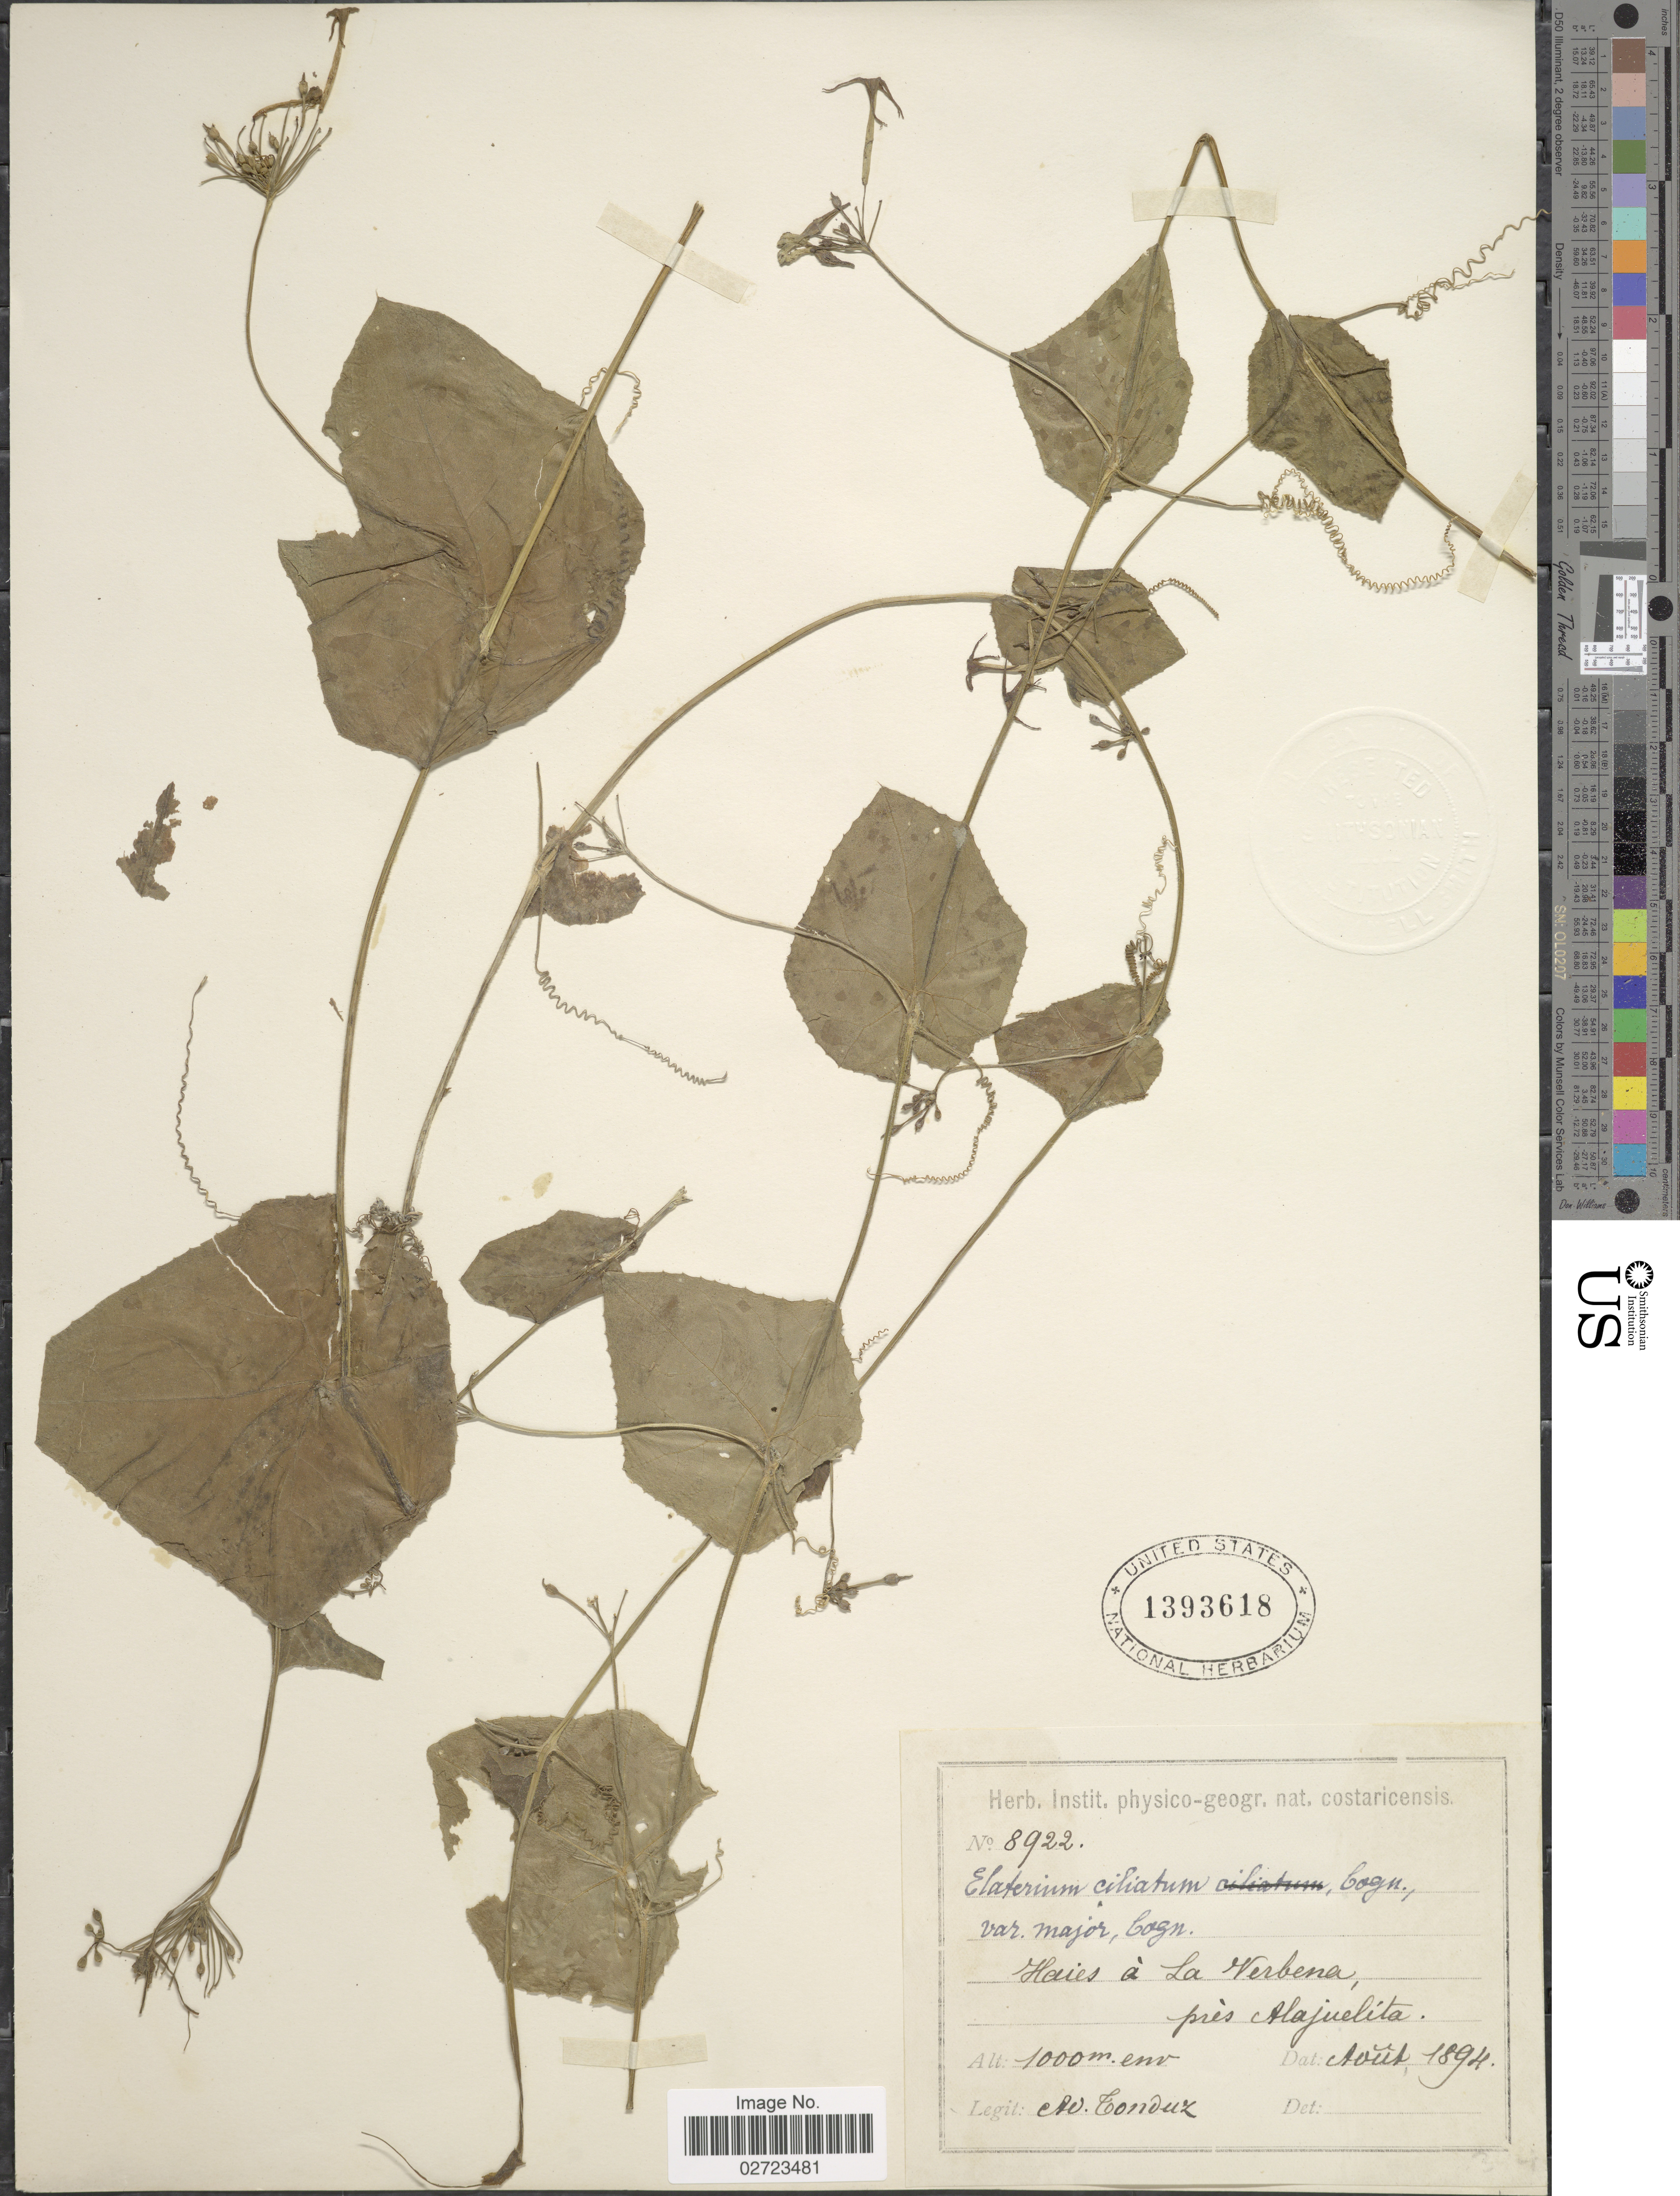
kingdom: Plantae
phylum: Tracheophyta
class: Magnoliopsida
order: Cucurbitales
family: Cucurbitaceae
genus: Cyclanthera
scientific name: Cyclanthera carthagenensis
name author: (Jacq.) H. Schaef. & S.S. Renner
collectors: A. Tonduz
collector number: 8922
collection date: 1894-08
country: Costa Rica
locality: Haies a La Verbena, pres Alajuelita.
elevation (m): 1000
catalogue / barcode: US 1393618